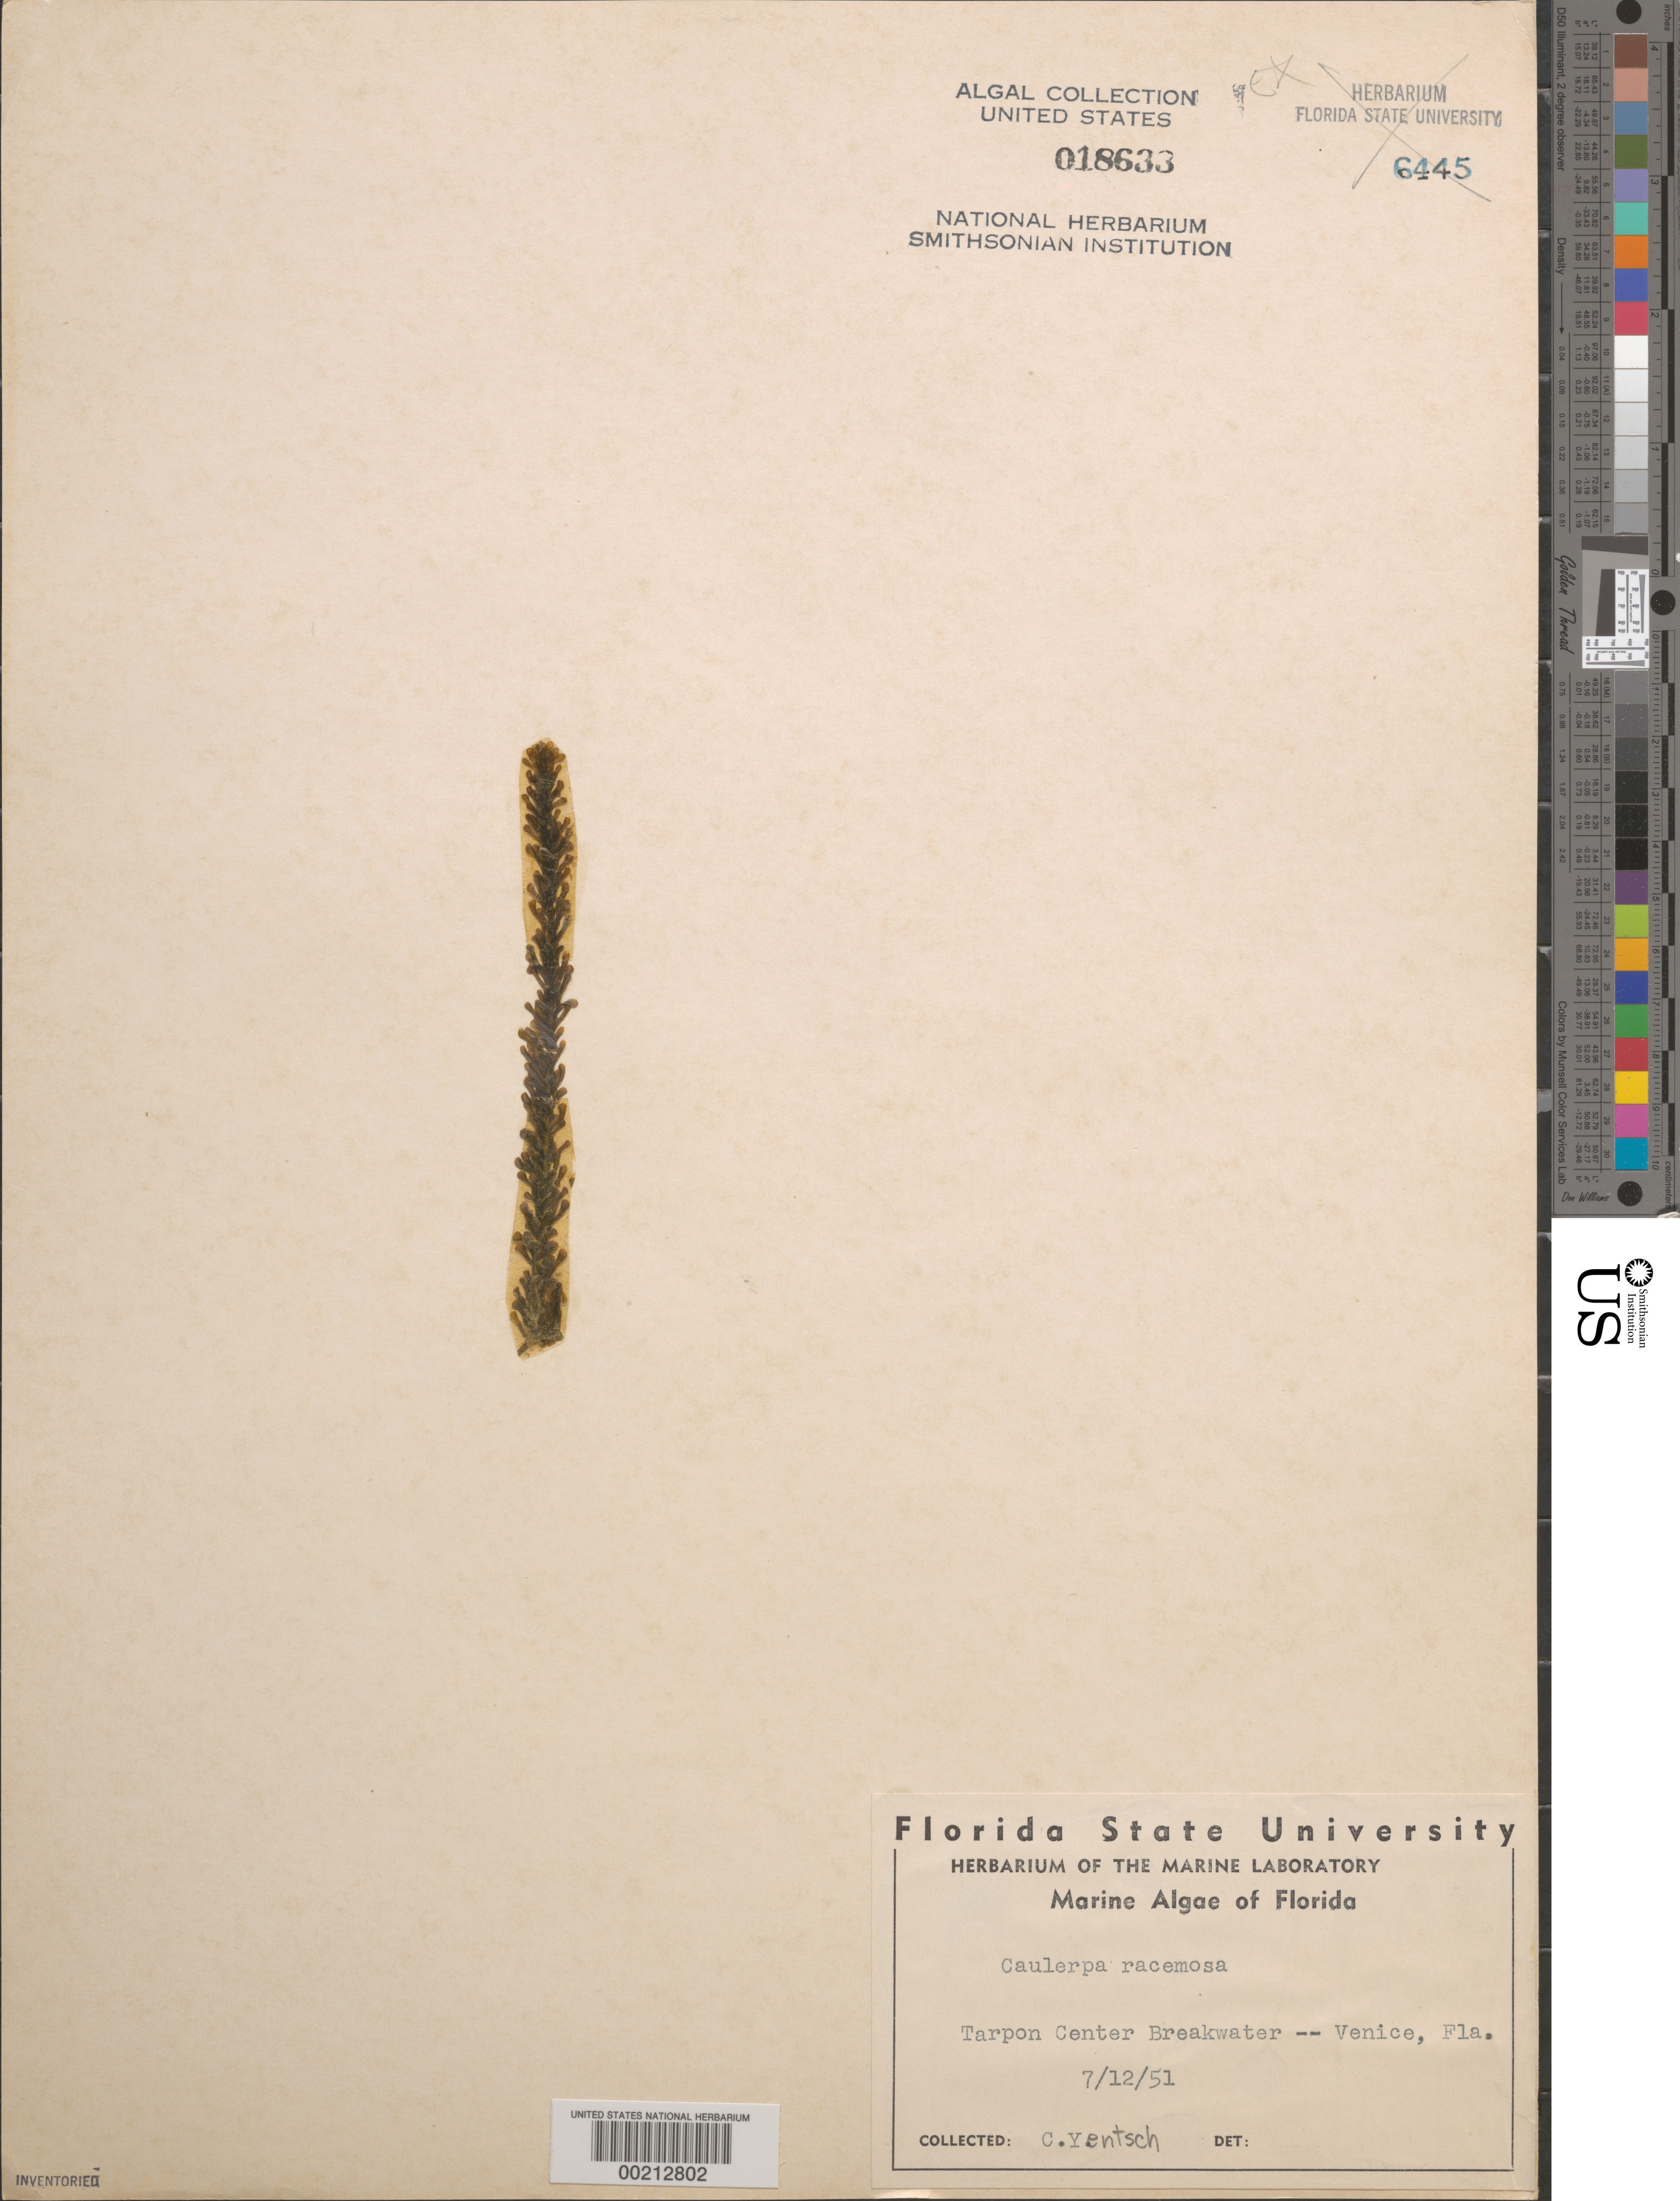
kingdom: Plantae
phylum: Chlorophyta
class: Ulvophyceae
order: Bryopsidales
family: Caulerpaceae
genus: Caulerpa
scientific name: Caulerpa racemosa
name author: (Forssk.) J. Agardh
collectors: C. Yentsch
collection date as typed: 12 Jul 1951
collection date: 1951-07-12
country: United States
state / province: Florida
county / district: Sarasota County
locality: Tarpon Center breakwater, Venice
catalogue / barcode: US 18633